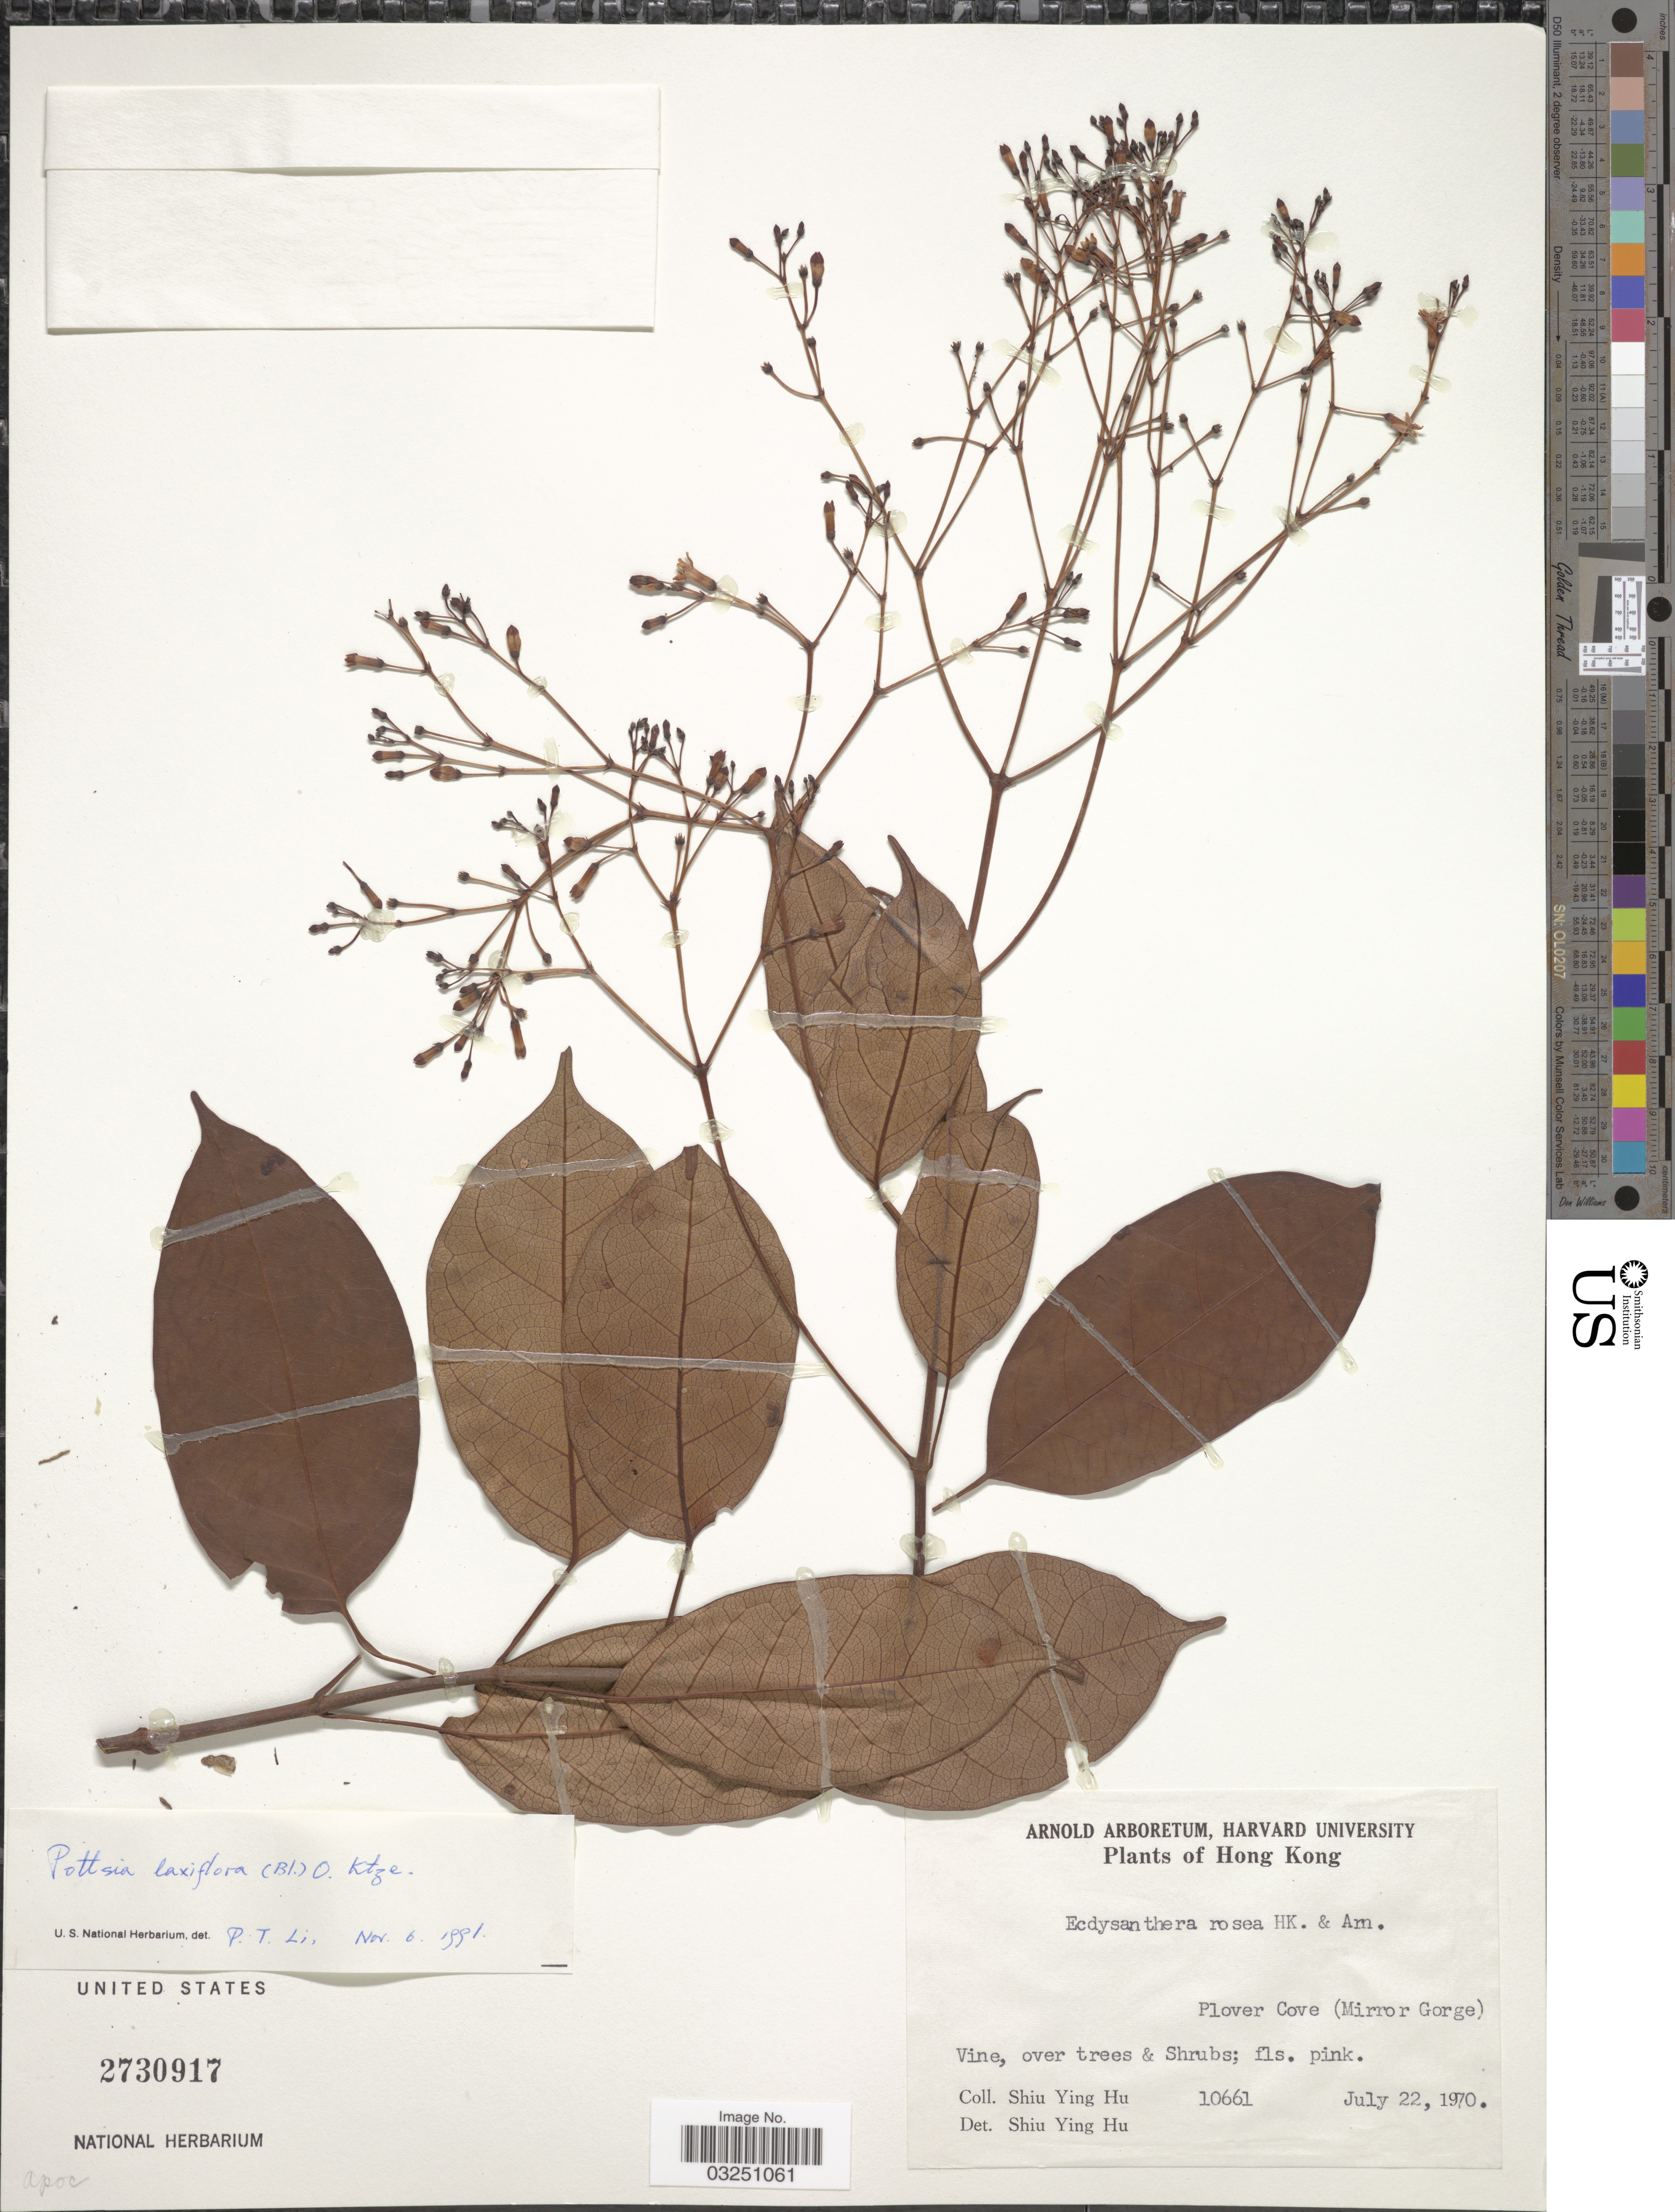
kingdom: Plantae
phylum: Tracheophyta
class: Magnoliopsida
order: Gentianales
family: Apocynaceae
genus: Pottsia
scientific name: Pottsia laxiflora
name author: (Blume) Kuntze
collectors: S. Y. Hu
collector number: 10661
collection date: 1970-07-22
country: China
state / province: Hong Kong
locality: Plover Cove (Mirror Gorge).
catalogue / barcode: US 2730917